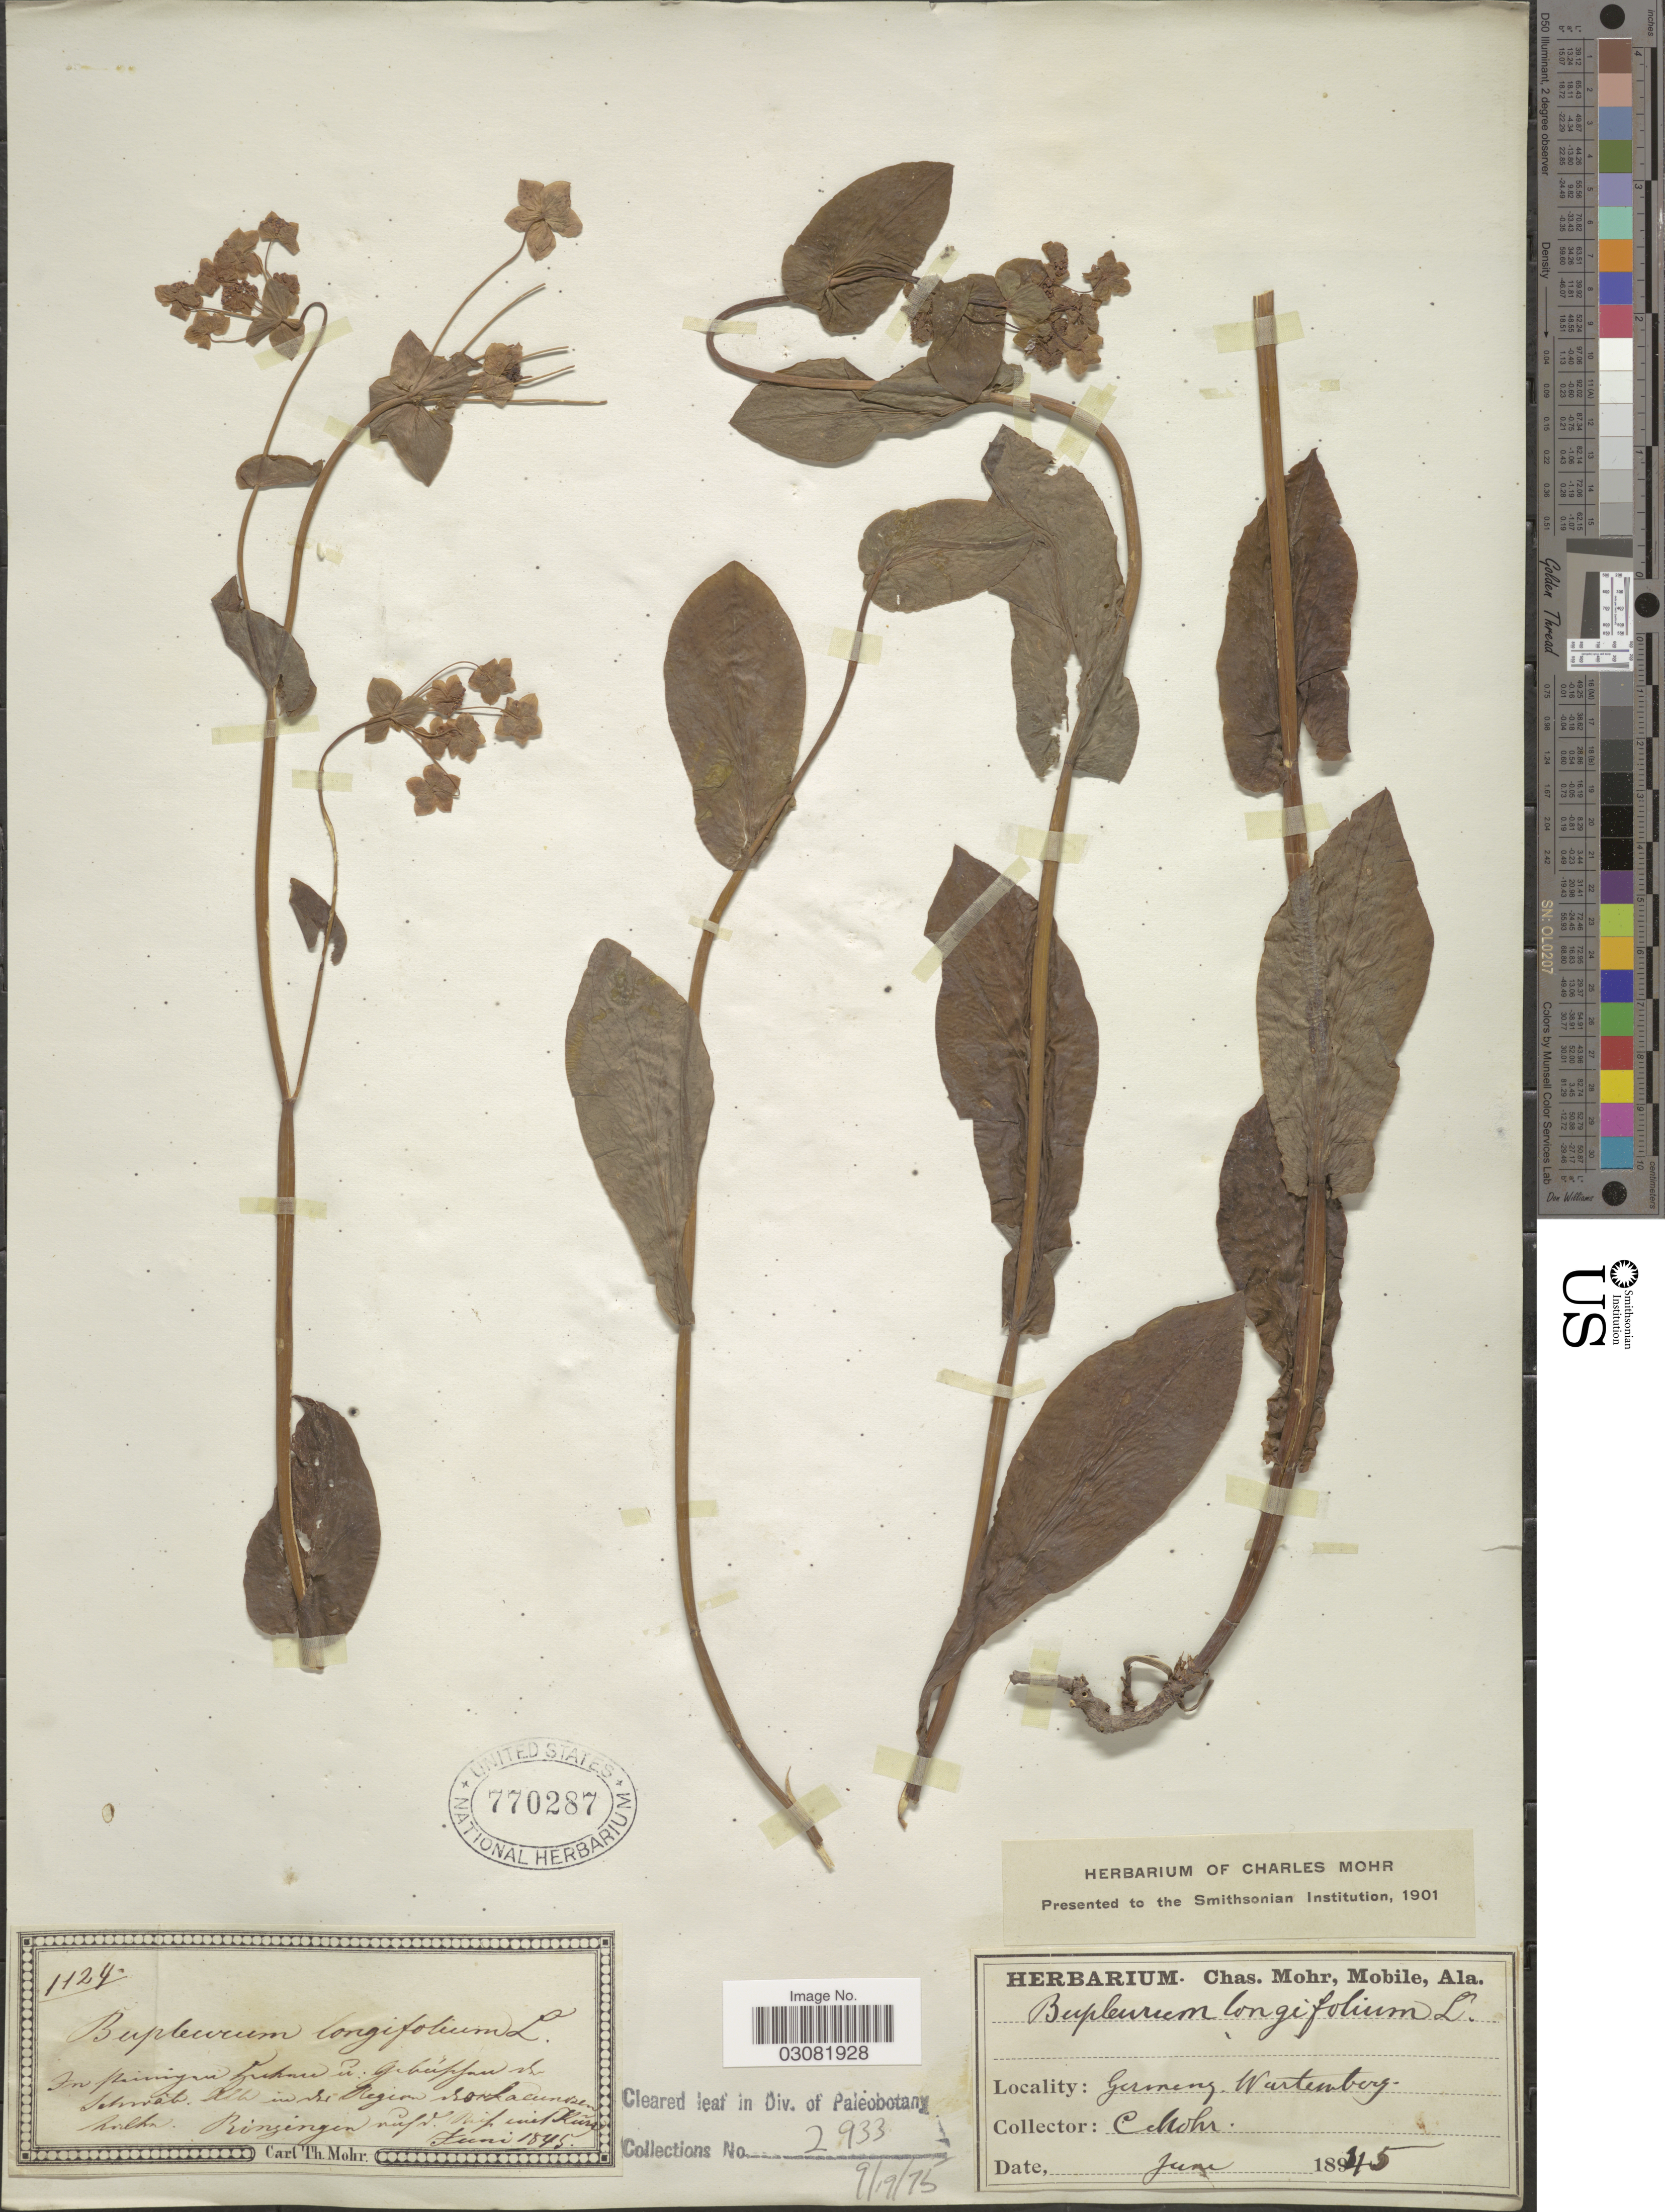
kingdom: Plantae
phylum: Tracheophyta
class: Magnoliopsida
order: Apiales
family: Apiaceae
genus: Bupleurum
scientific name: Bupleurum longifolium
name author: L.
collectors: Mohr, C. T. (herbarium)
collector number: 1124?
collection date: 1845-06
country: Germany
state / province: Baden-Württemberg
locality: Wurtemberg.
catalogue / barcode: US 770287